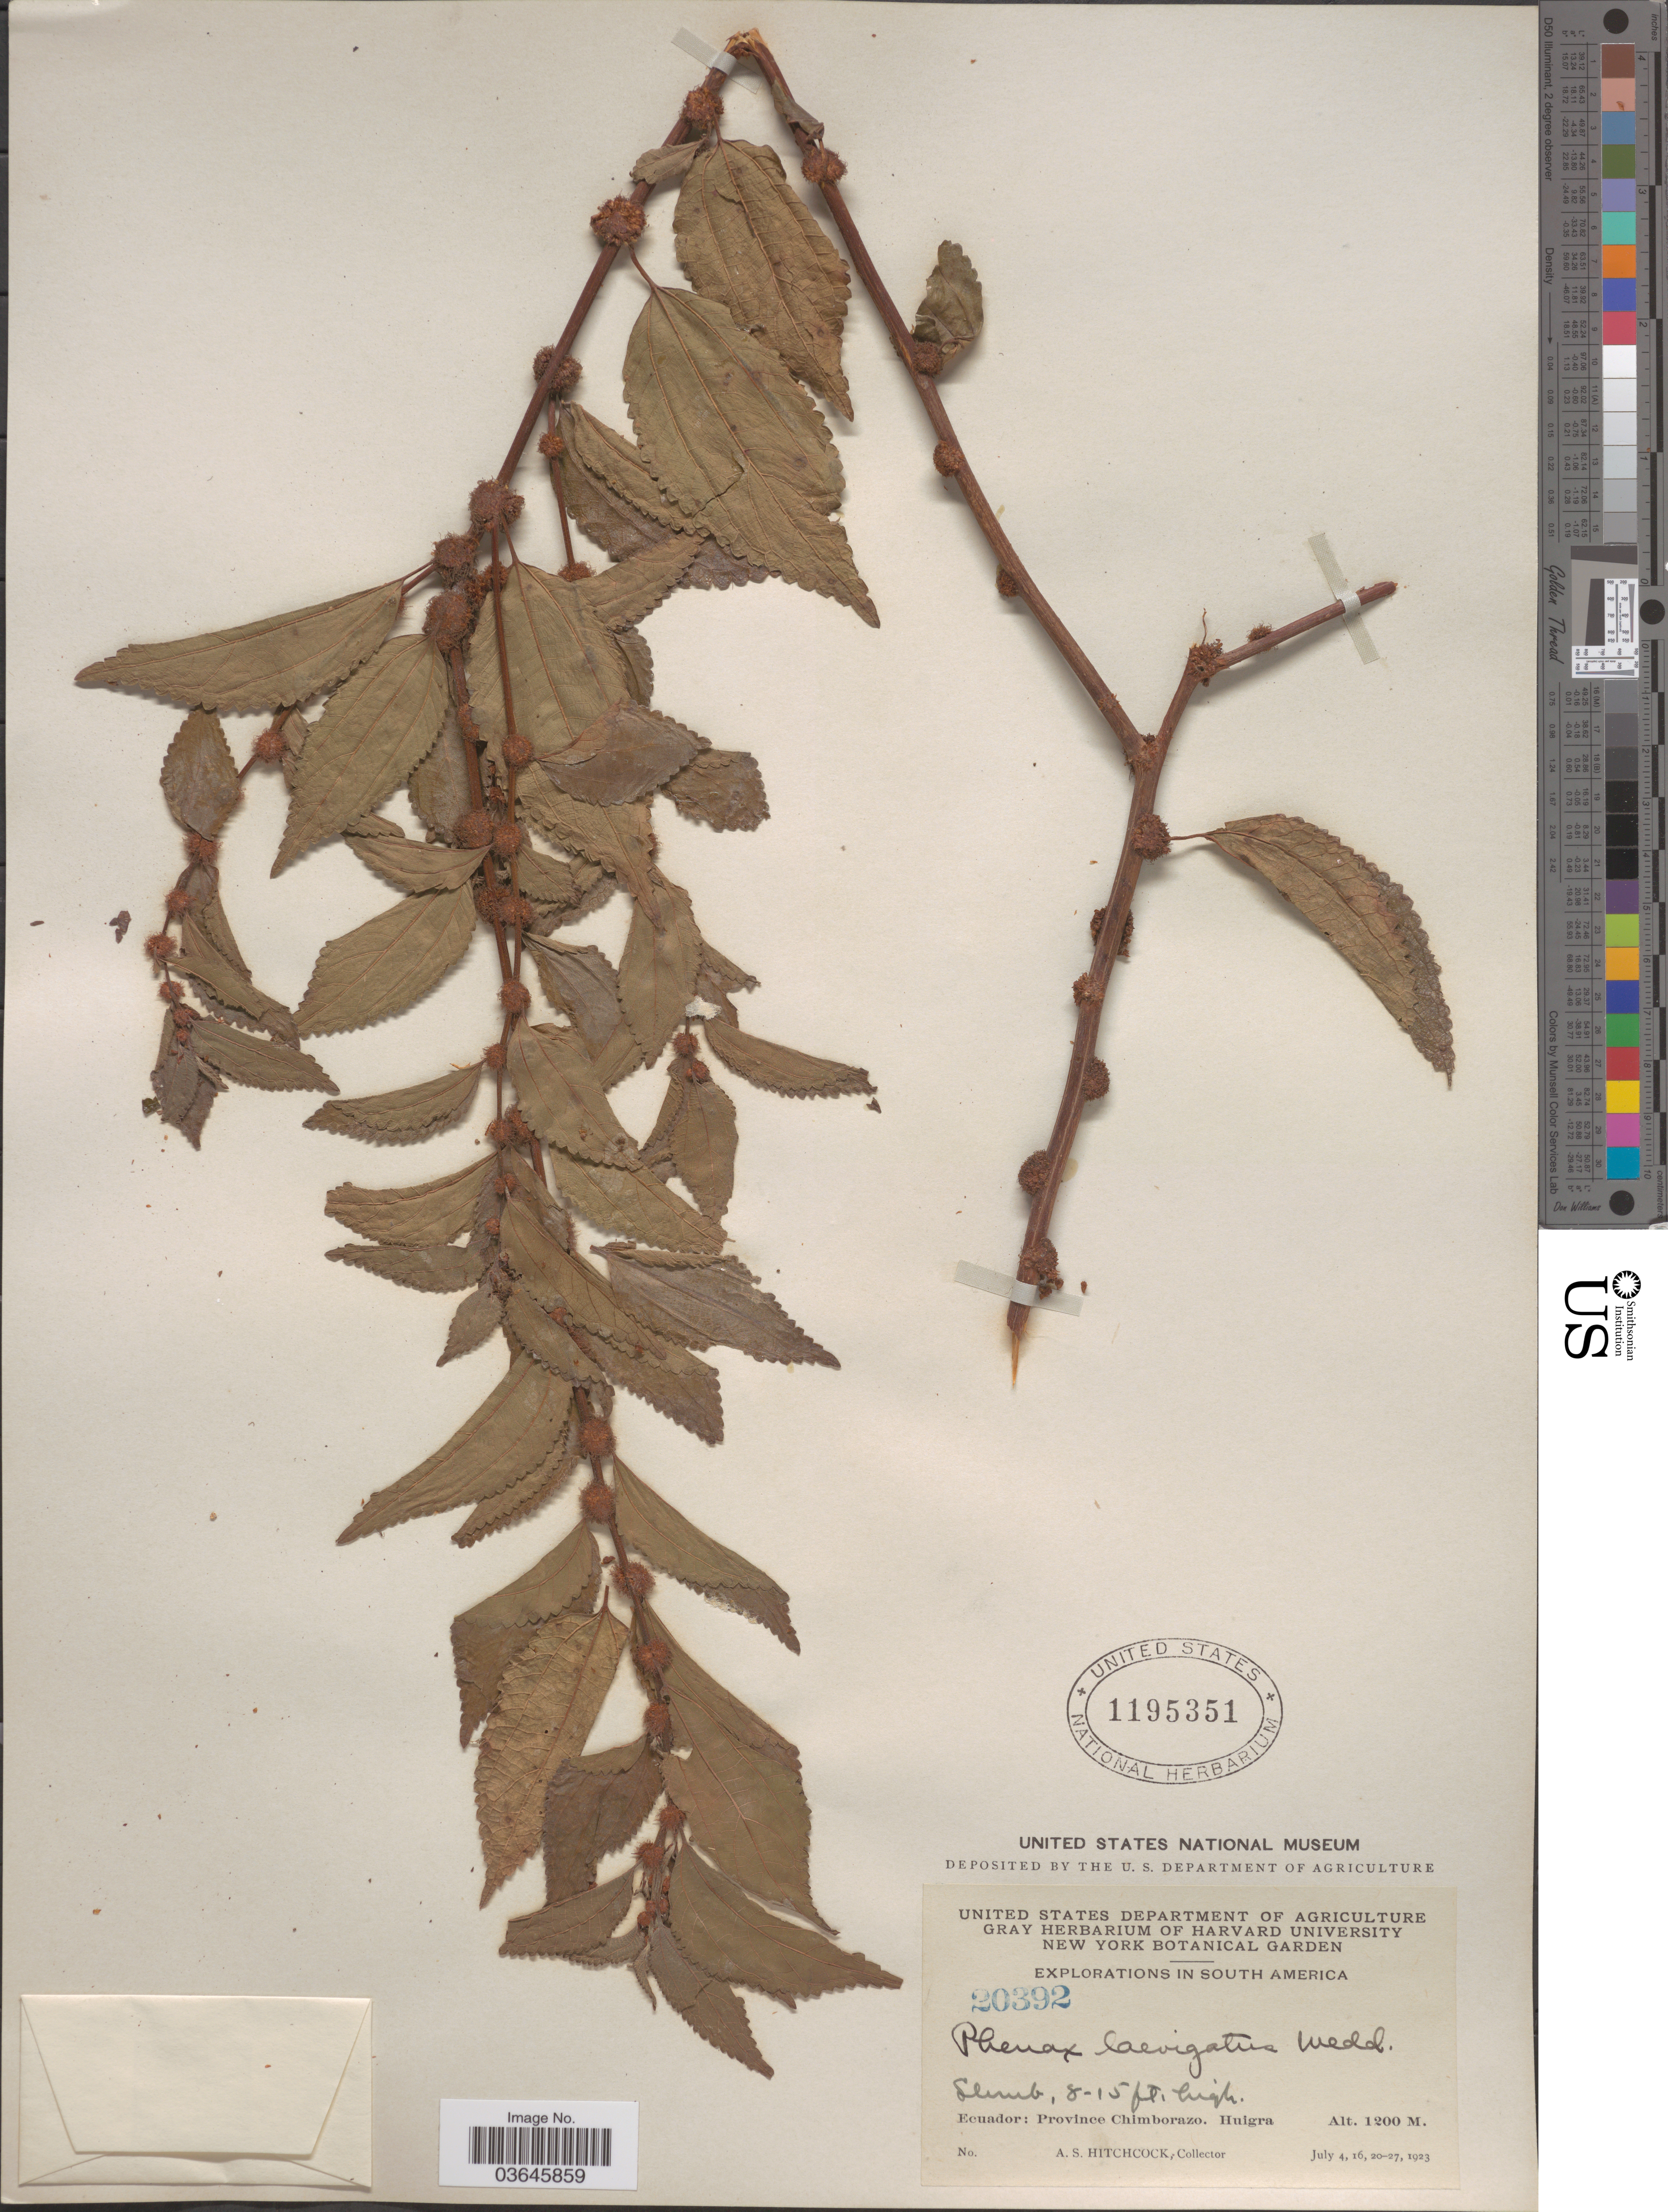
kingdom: Plantae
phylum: Tracheophyta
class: Magnoliopsida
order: Rosales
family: Urticaceae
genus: Phenax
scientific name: Phenax laevigatus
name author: Wedd.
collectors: A. S. Hitchcock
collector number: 20392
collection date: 1923-07-04/1923-07-27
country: Ecuador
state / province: Chimborazo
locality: Huigra.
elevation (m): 1200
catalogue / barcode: US 1195351